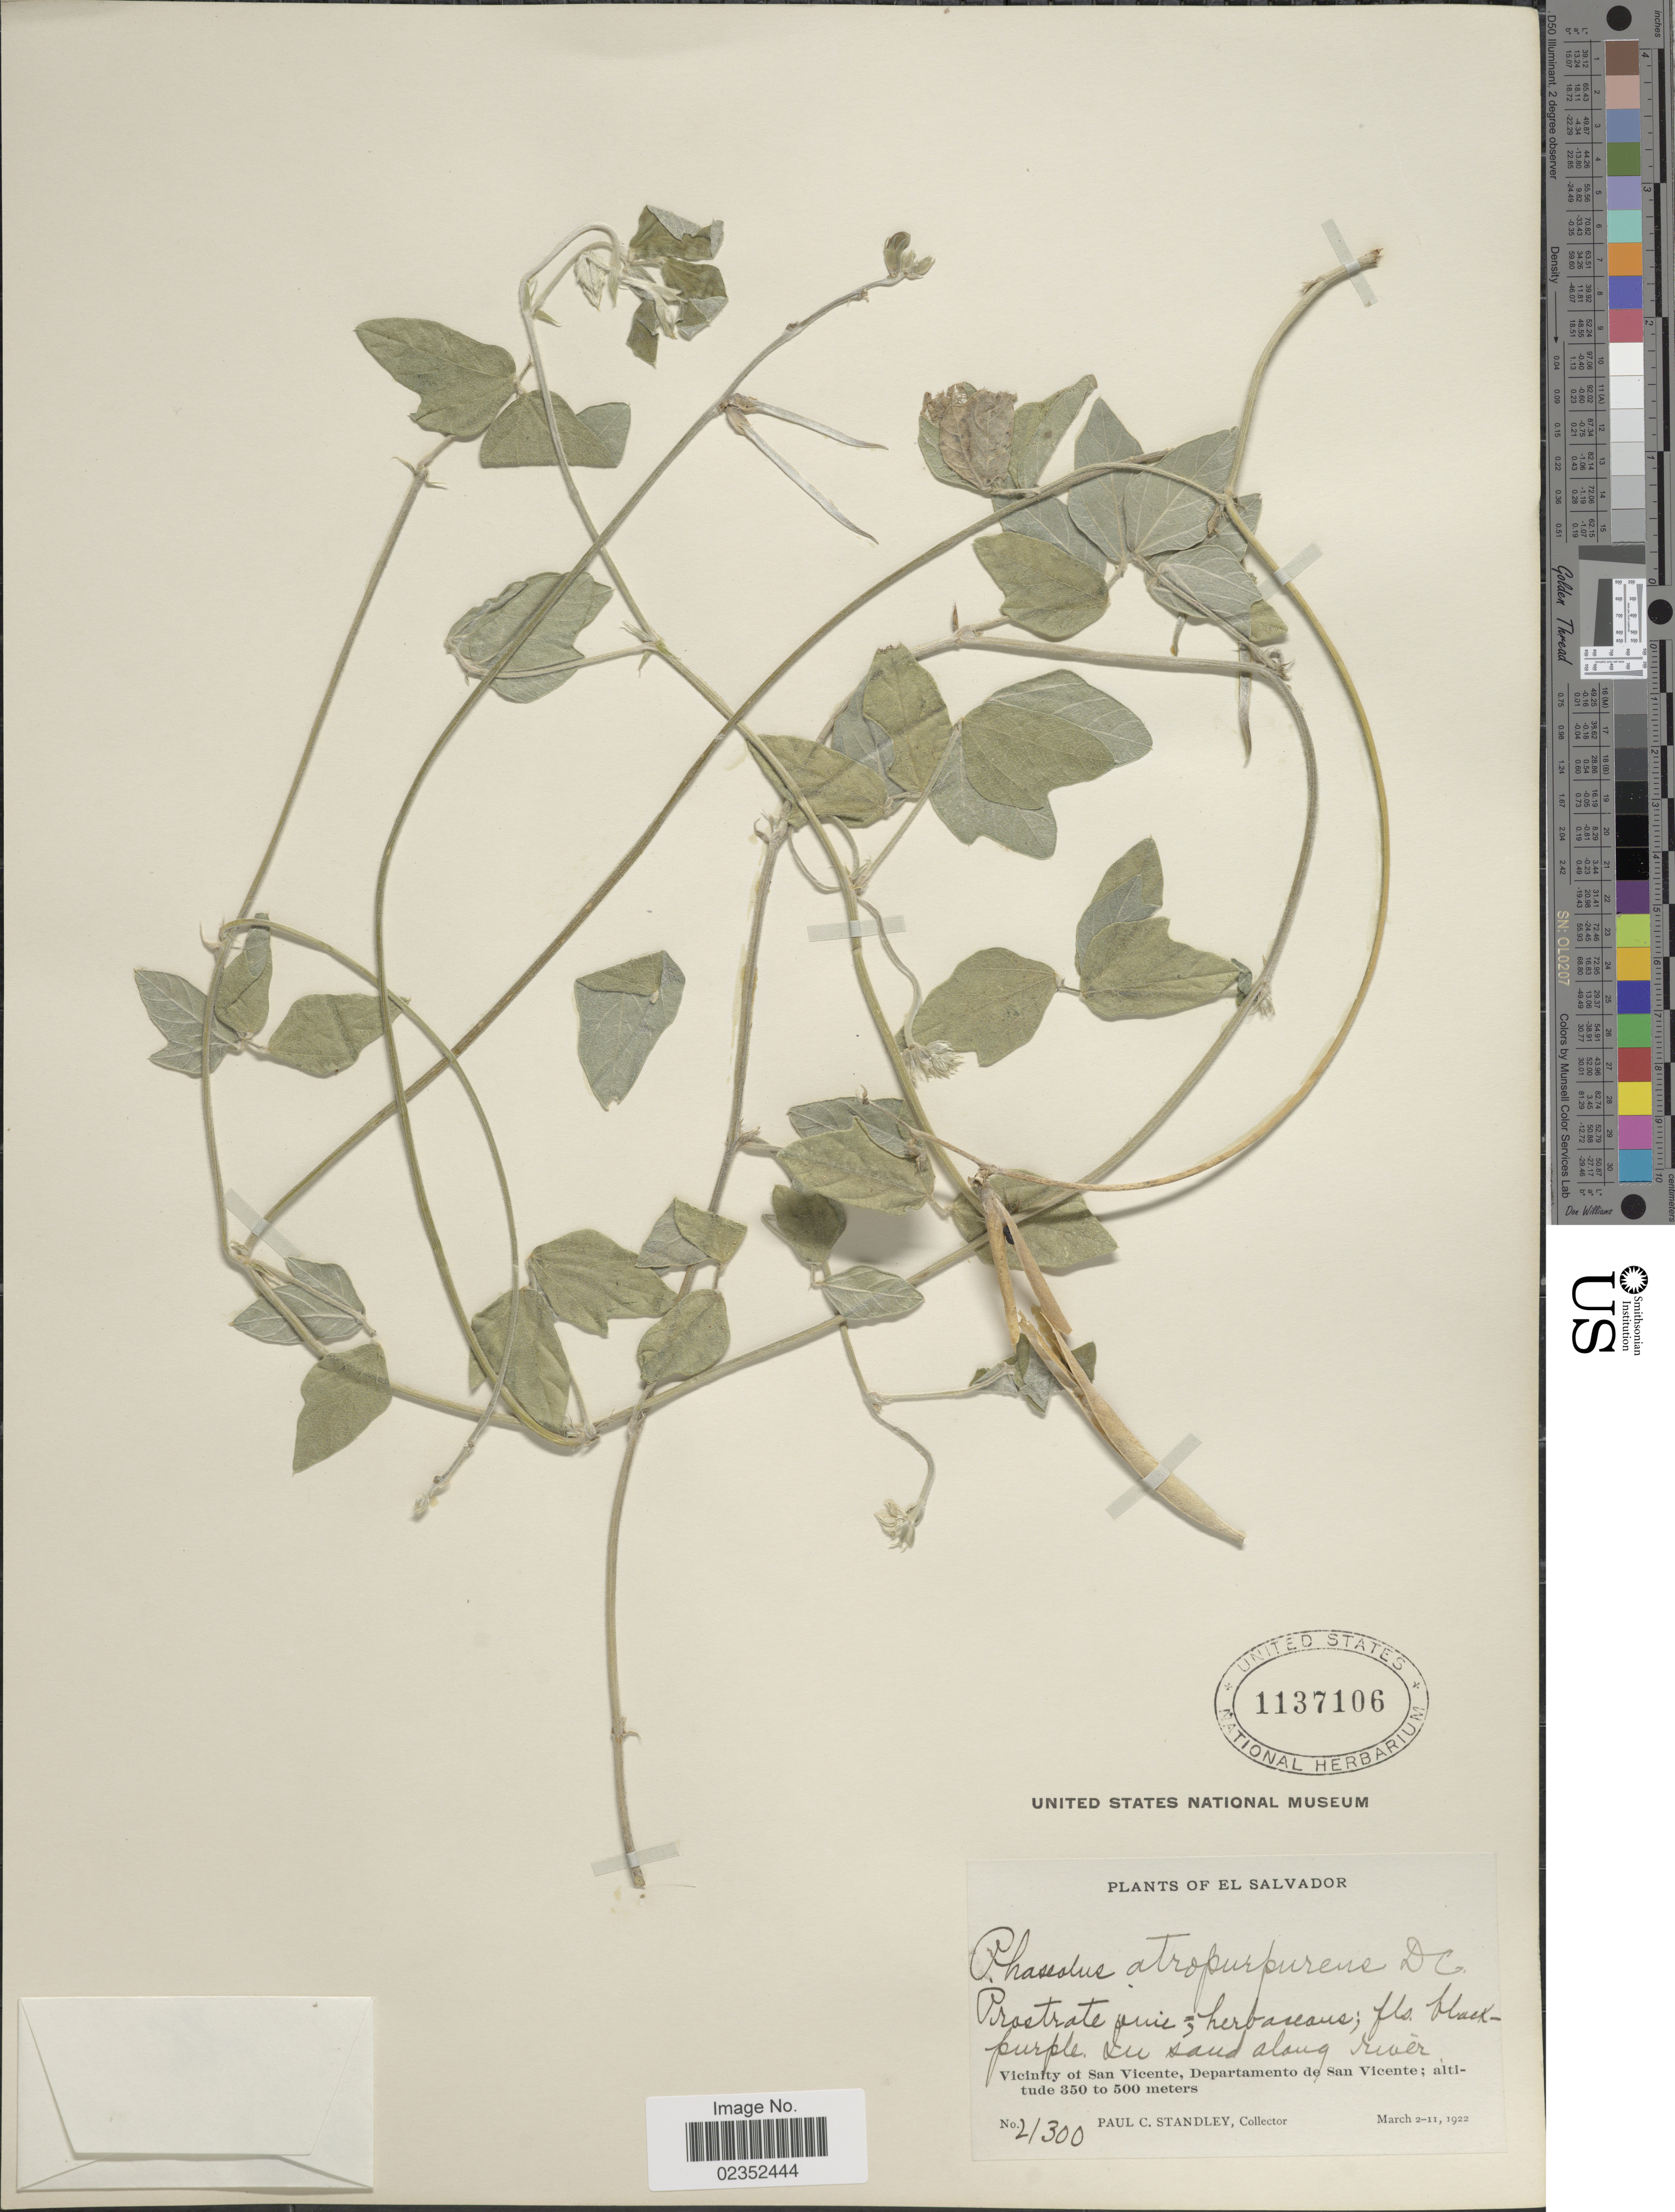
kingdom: Plantae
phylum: Tracheophyta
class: Magnoliopsida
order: Fabales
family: Fabaceae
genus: Macroptilium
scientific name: Macroptilium atropurpureum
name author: (DC.) Urb.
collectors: P. C. Standley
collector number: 21300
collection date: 1922-03-02/1922-03-11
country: El Salvador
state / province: San Vincente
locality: In sand along river. Vicinity of San Vicente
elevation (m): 350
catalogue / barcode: US 1137106